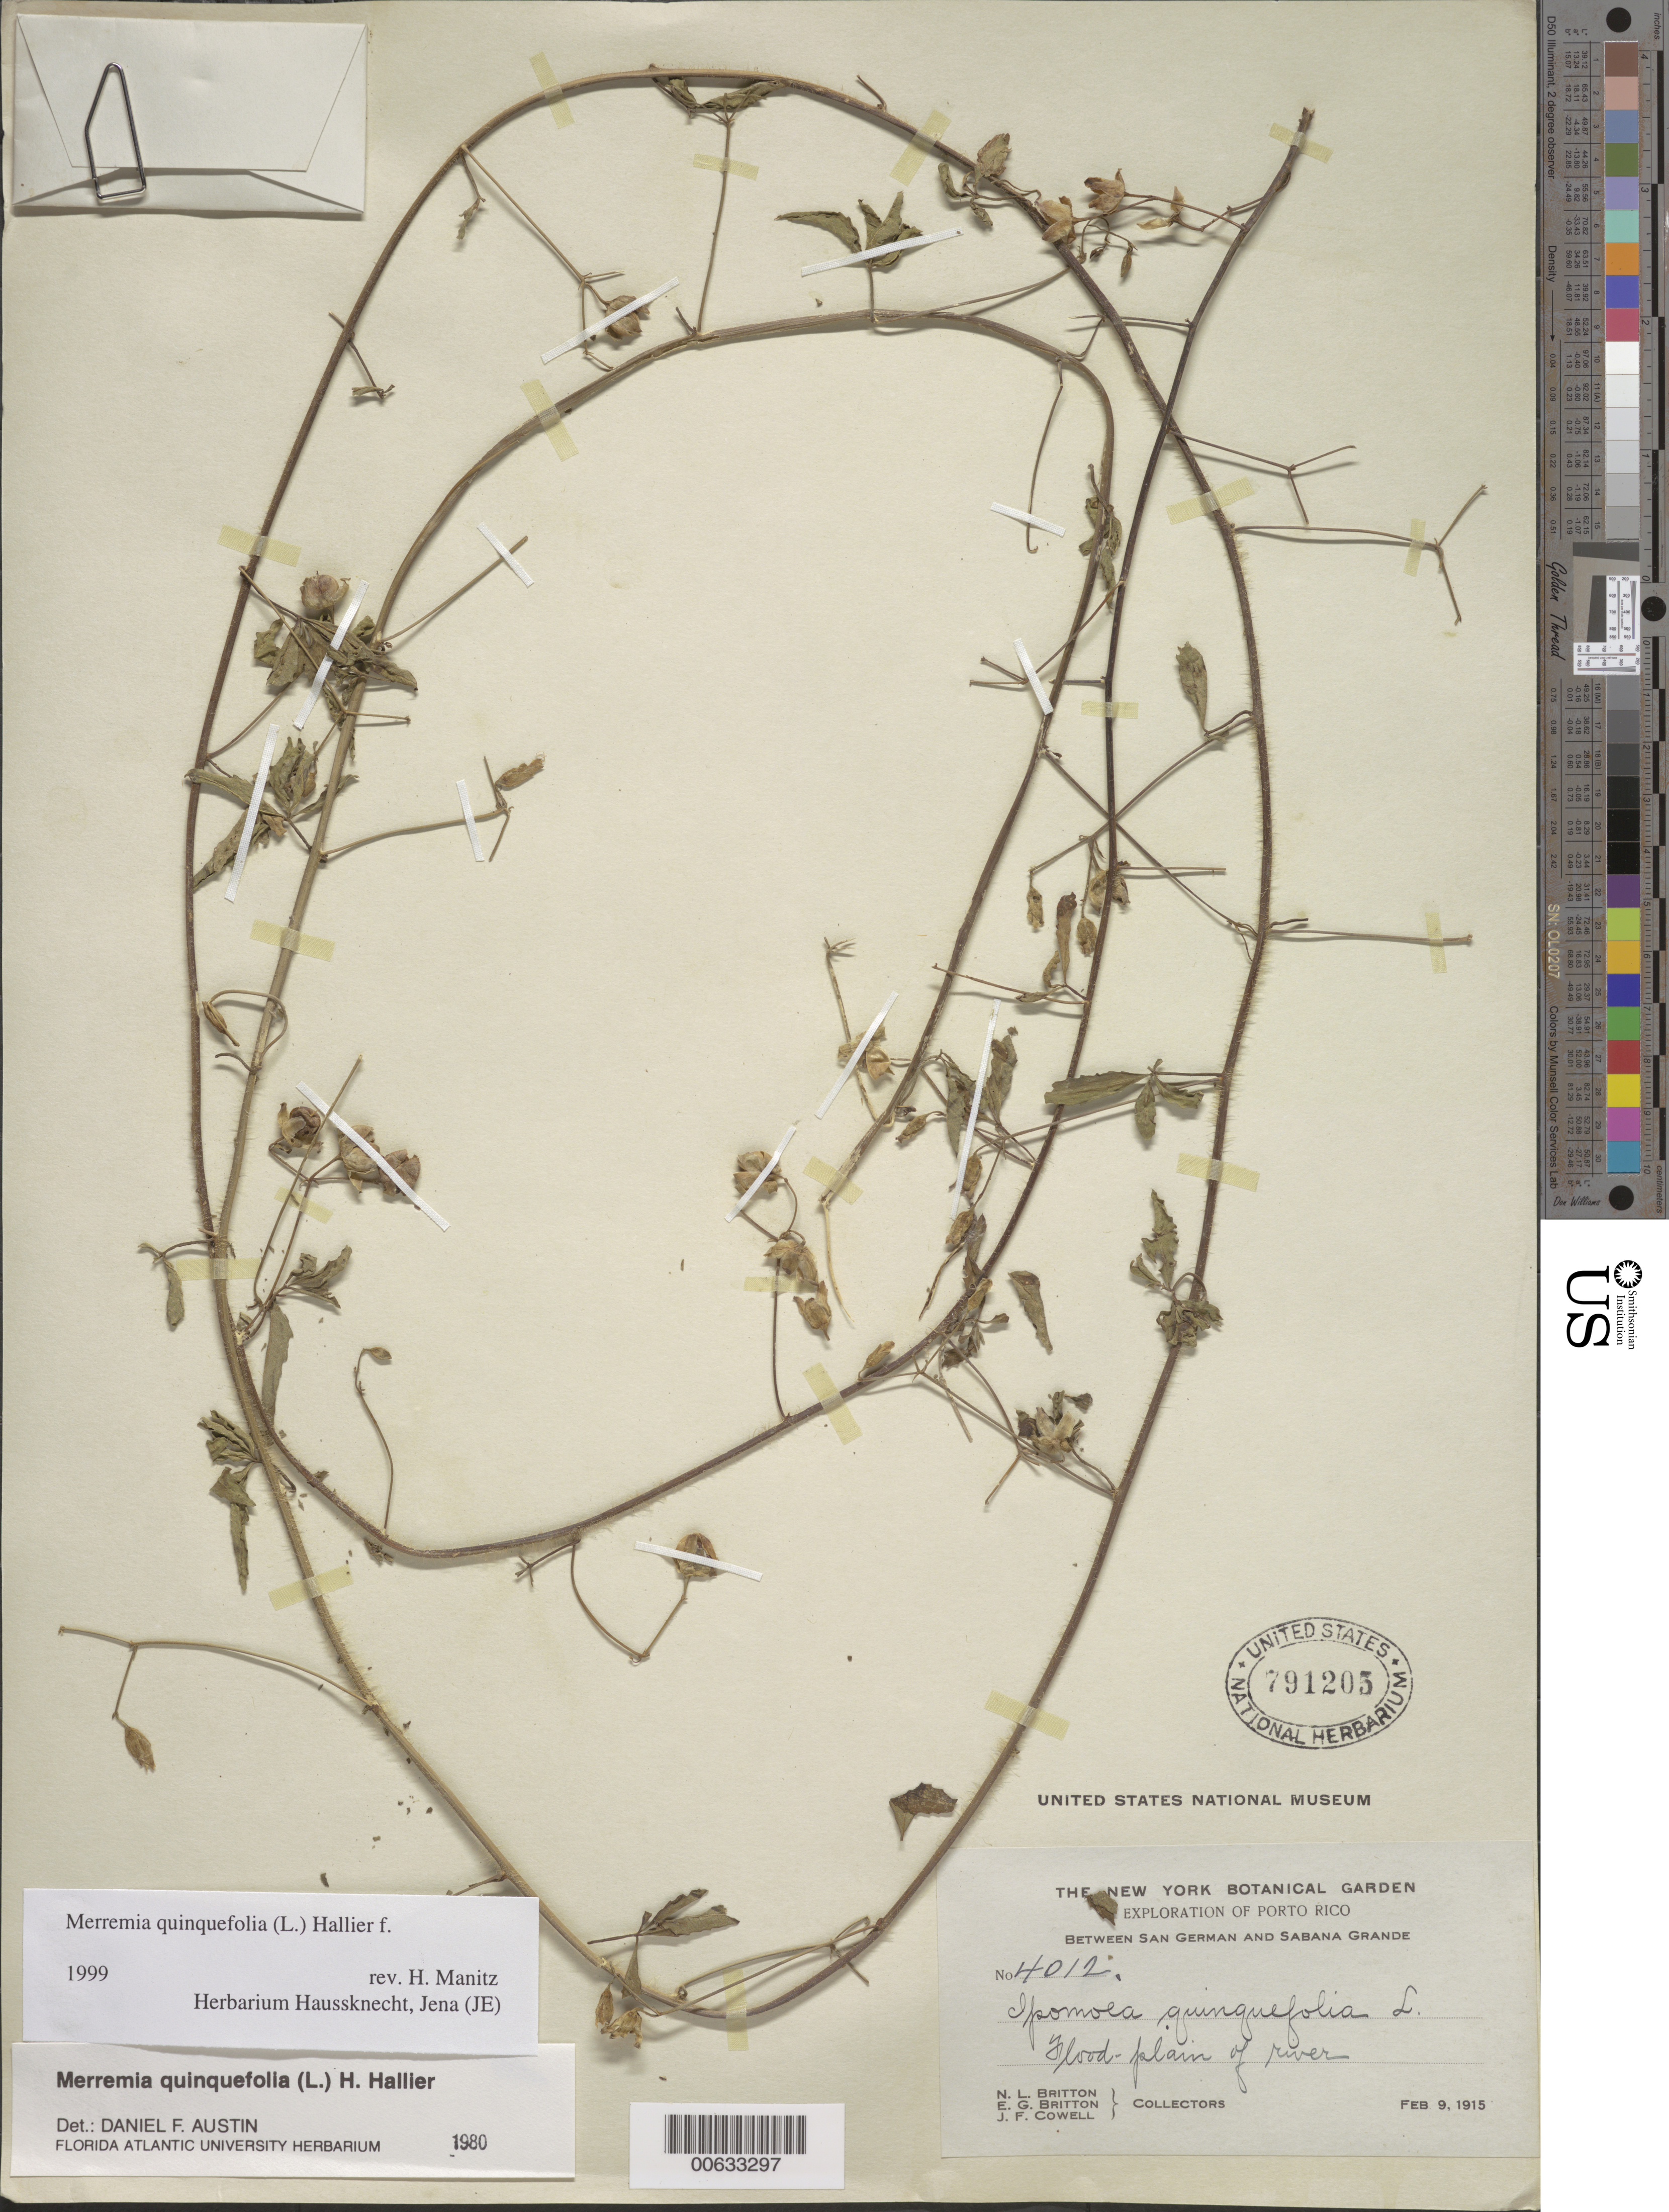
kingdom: Plantae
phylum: Tracheophyta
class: Magnoliopsida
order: Solanales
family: Convolvulaceae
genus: Distimake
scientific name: Distimake quinquefolius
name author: (L.) A. R. Simões & Staples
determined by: Strong, Mark T., (BOT), Smithsonian Institution - National Museum of Natural History (UNITED STATES)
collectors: N. Britton, E. G. Britton & J. F. Cowell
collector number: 4012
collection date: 1915-02-09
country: Puerto Rico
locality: Between San German and Sabana Grande.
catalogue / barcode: US 791205